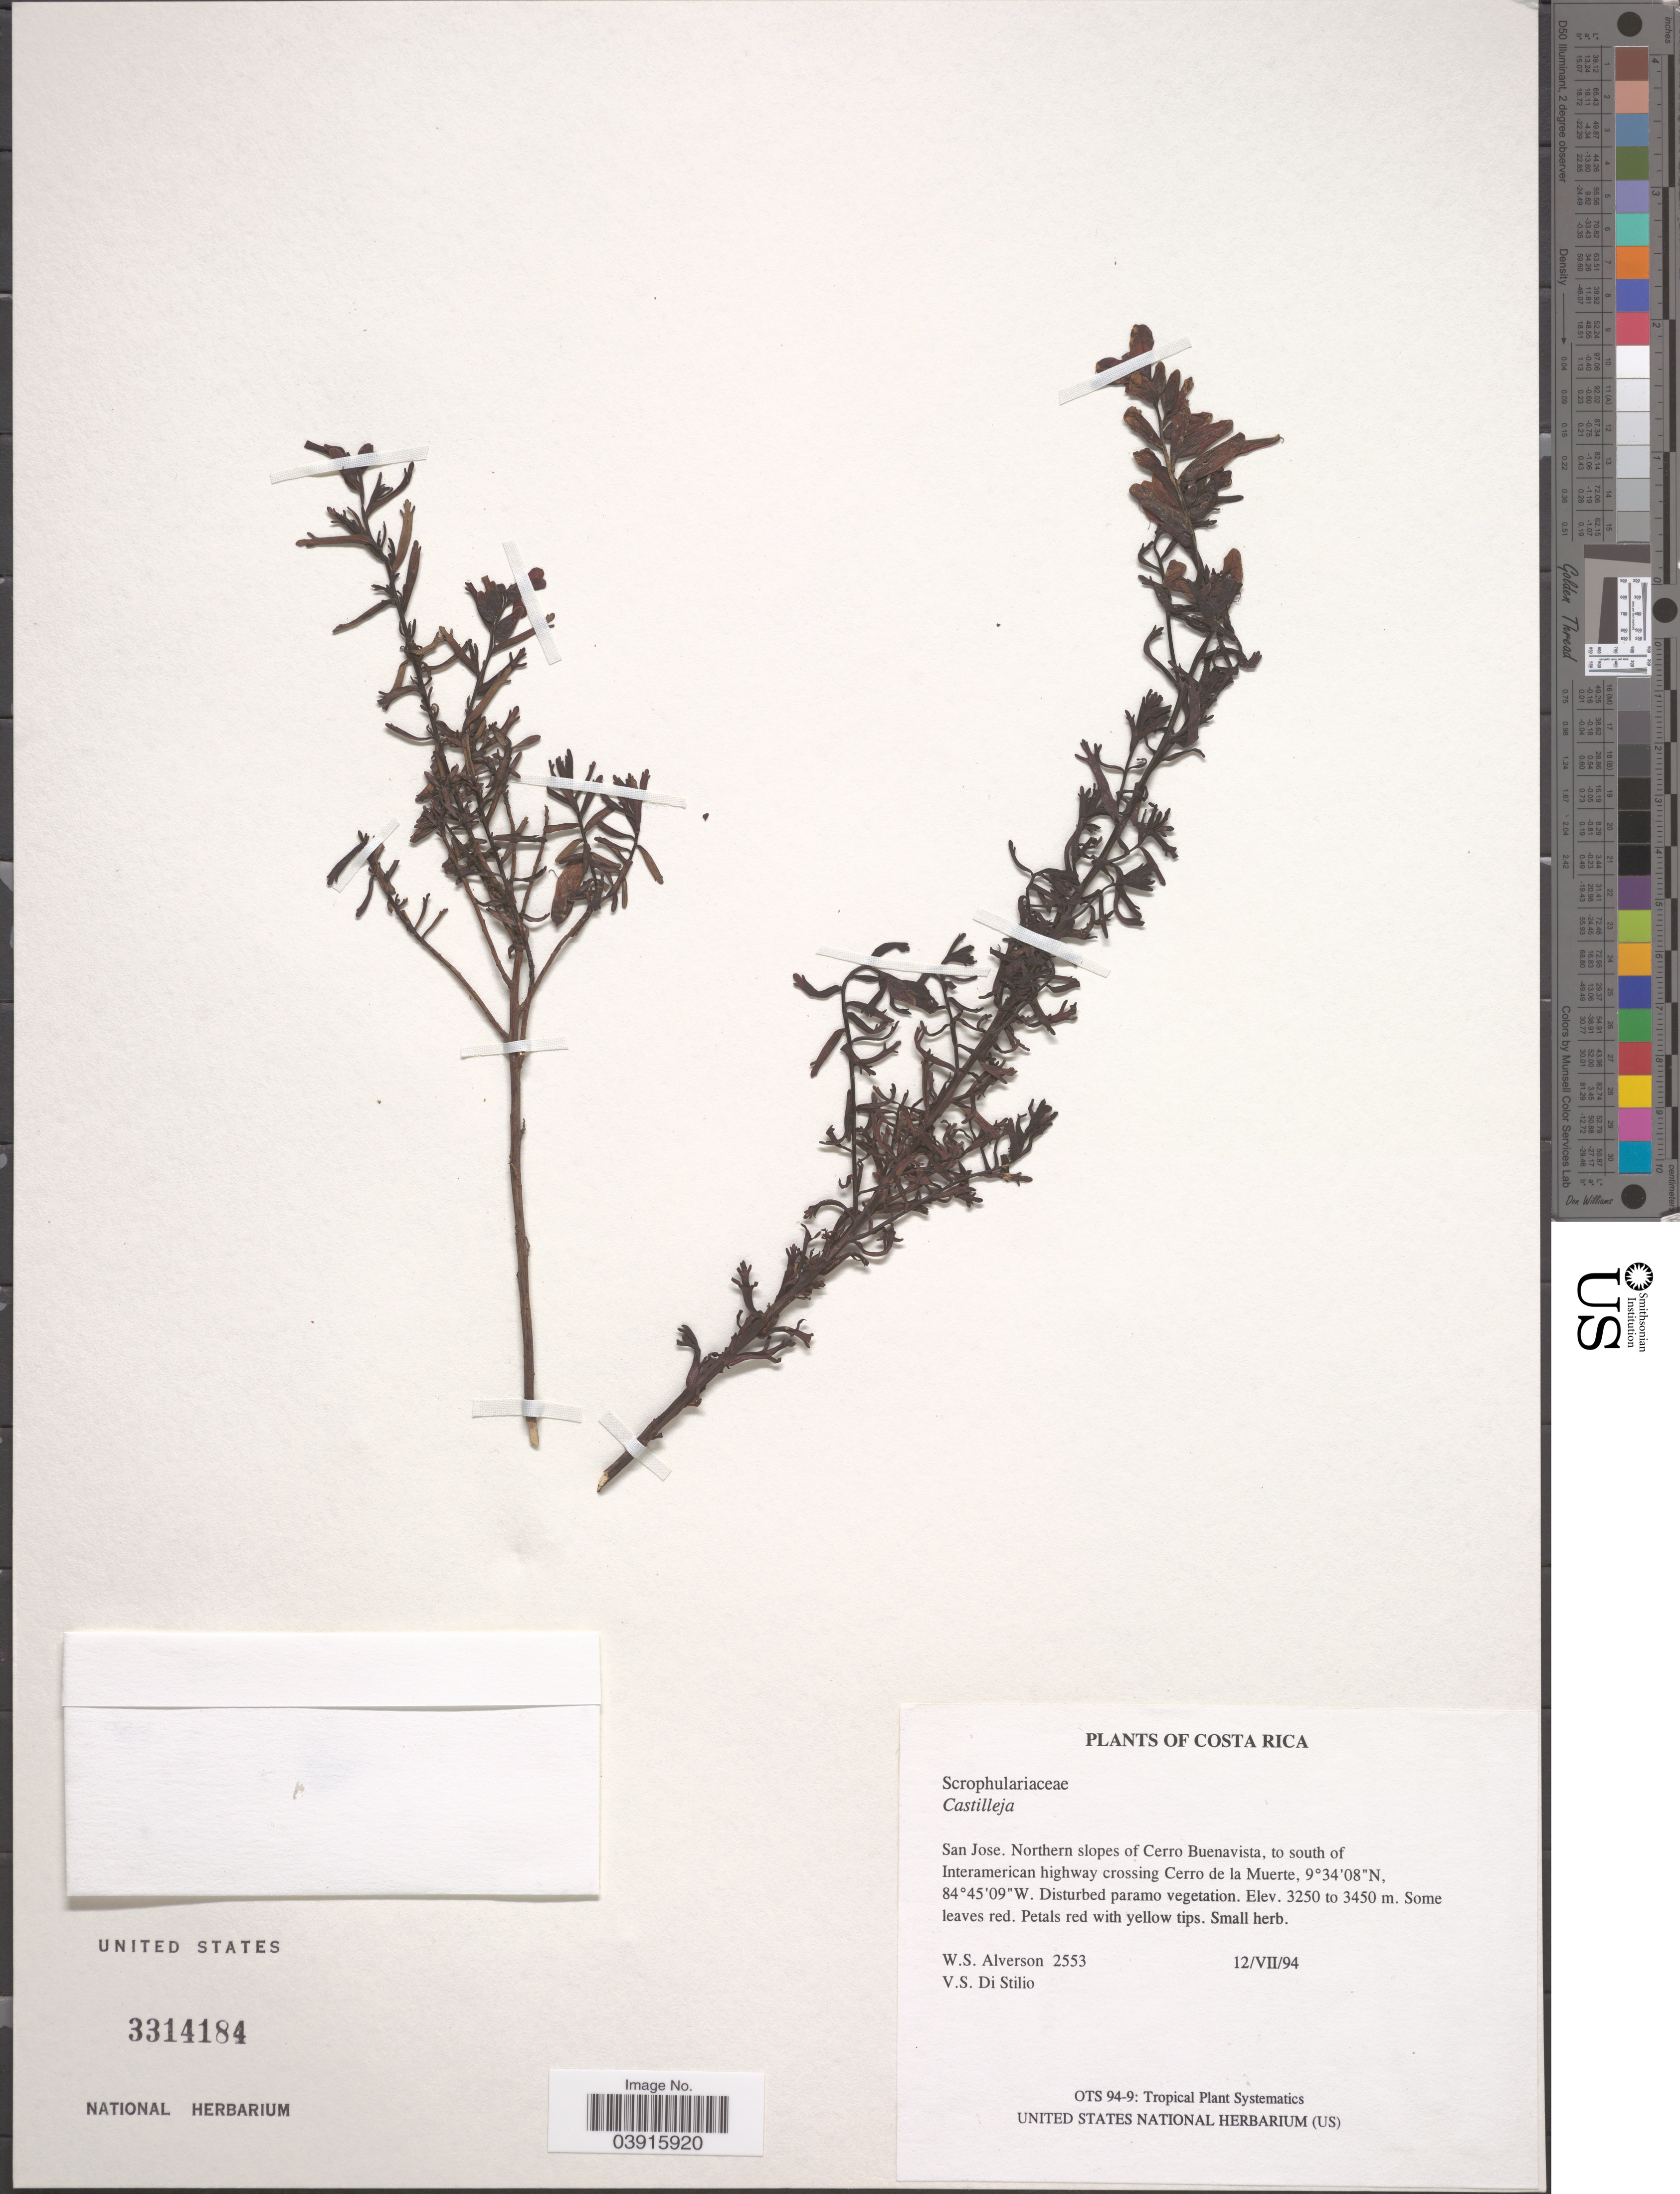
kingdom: Plantae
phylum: Tracheophyta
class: Magnoliopsida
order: Lamiales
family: Orobanchaceae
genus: Castilleja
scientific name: Castilleja sp.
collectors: W. S. Alverson & V. Di Stilio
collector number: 2553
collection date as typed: Transcribed d/m/y: 12/7/94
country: Costa Rica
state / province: San José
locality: Northern slopes of Cerro Buenavista, to south of Interamerican highway crossing Cerro de la Muerte.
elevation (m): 3250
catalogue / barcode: US 3314184